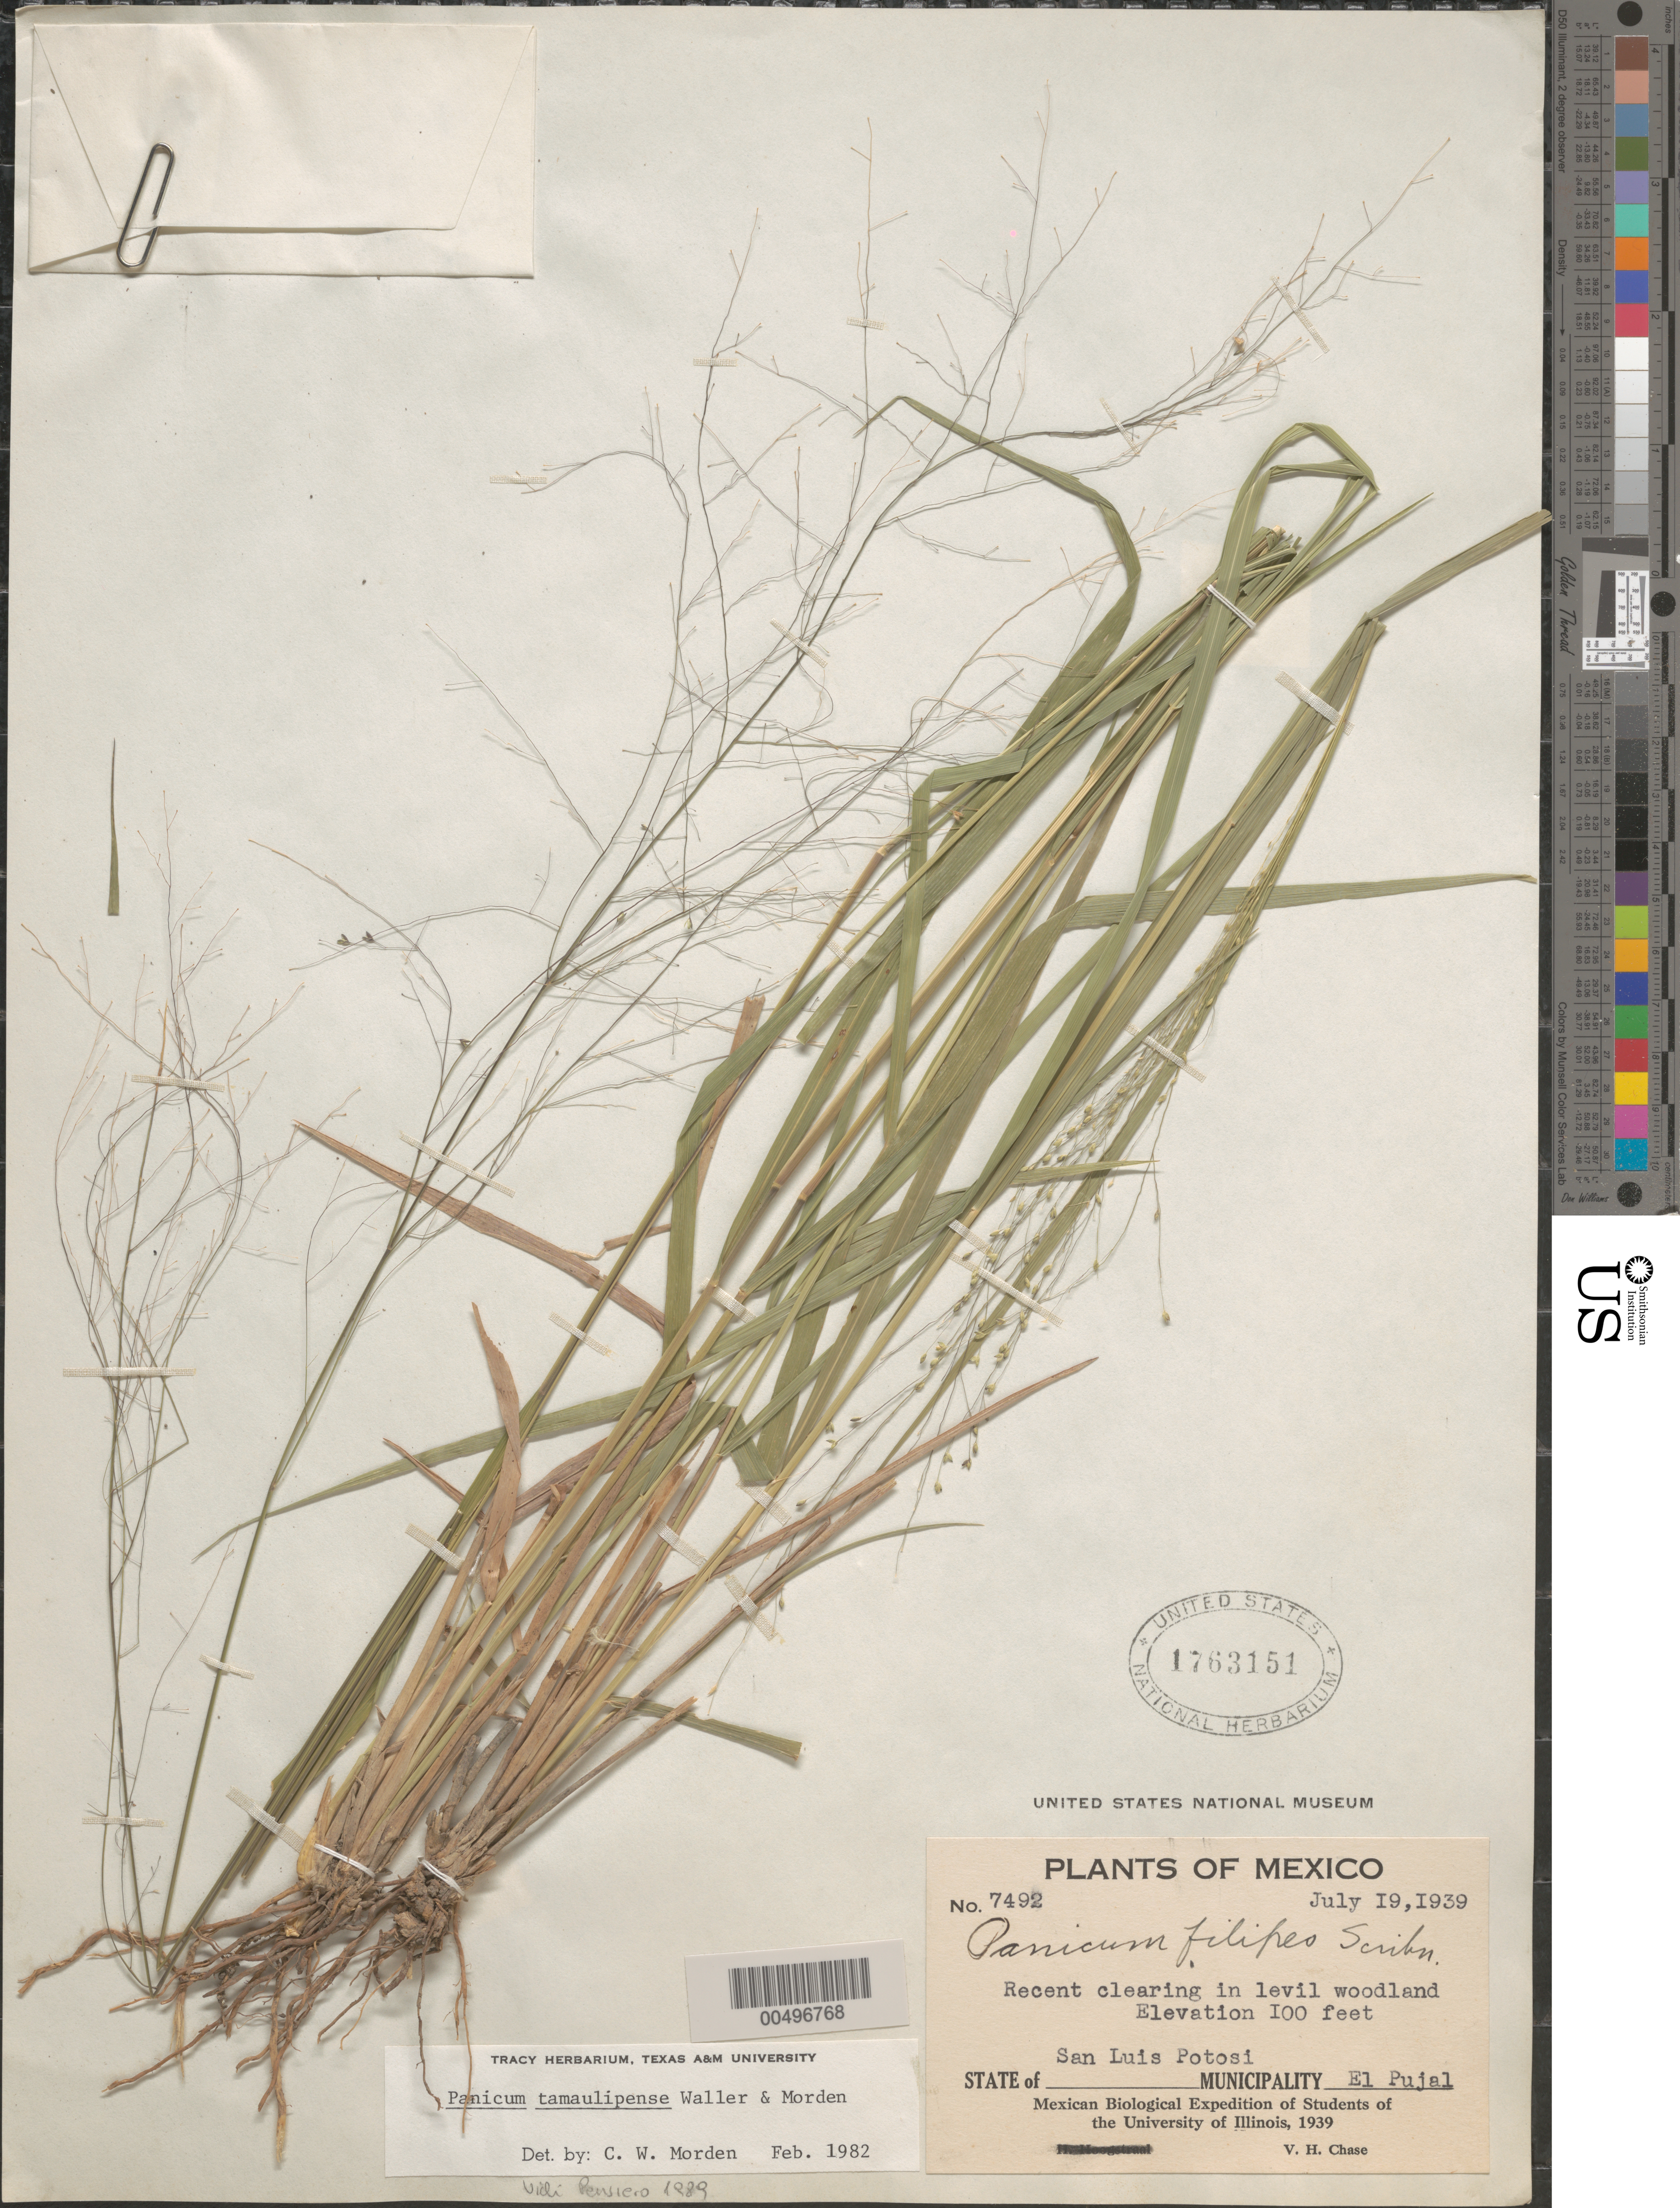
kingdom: Plantae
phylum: Tracheophyta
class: Liliopsida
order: Poales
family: Poaceae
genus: Panicum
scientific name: Panicum tamaulipense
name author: Waller & Morden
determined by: Morden, C. W.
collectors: V. H. Chase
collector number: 7492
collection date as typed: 19 Jul 1939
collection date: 1939-07-19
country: Mexico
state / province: San Luis Potosi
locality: Mun: El Pujal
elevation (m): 30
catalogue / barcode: US 1763151